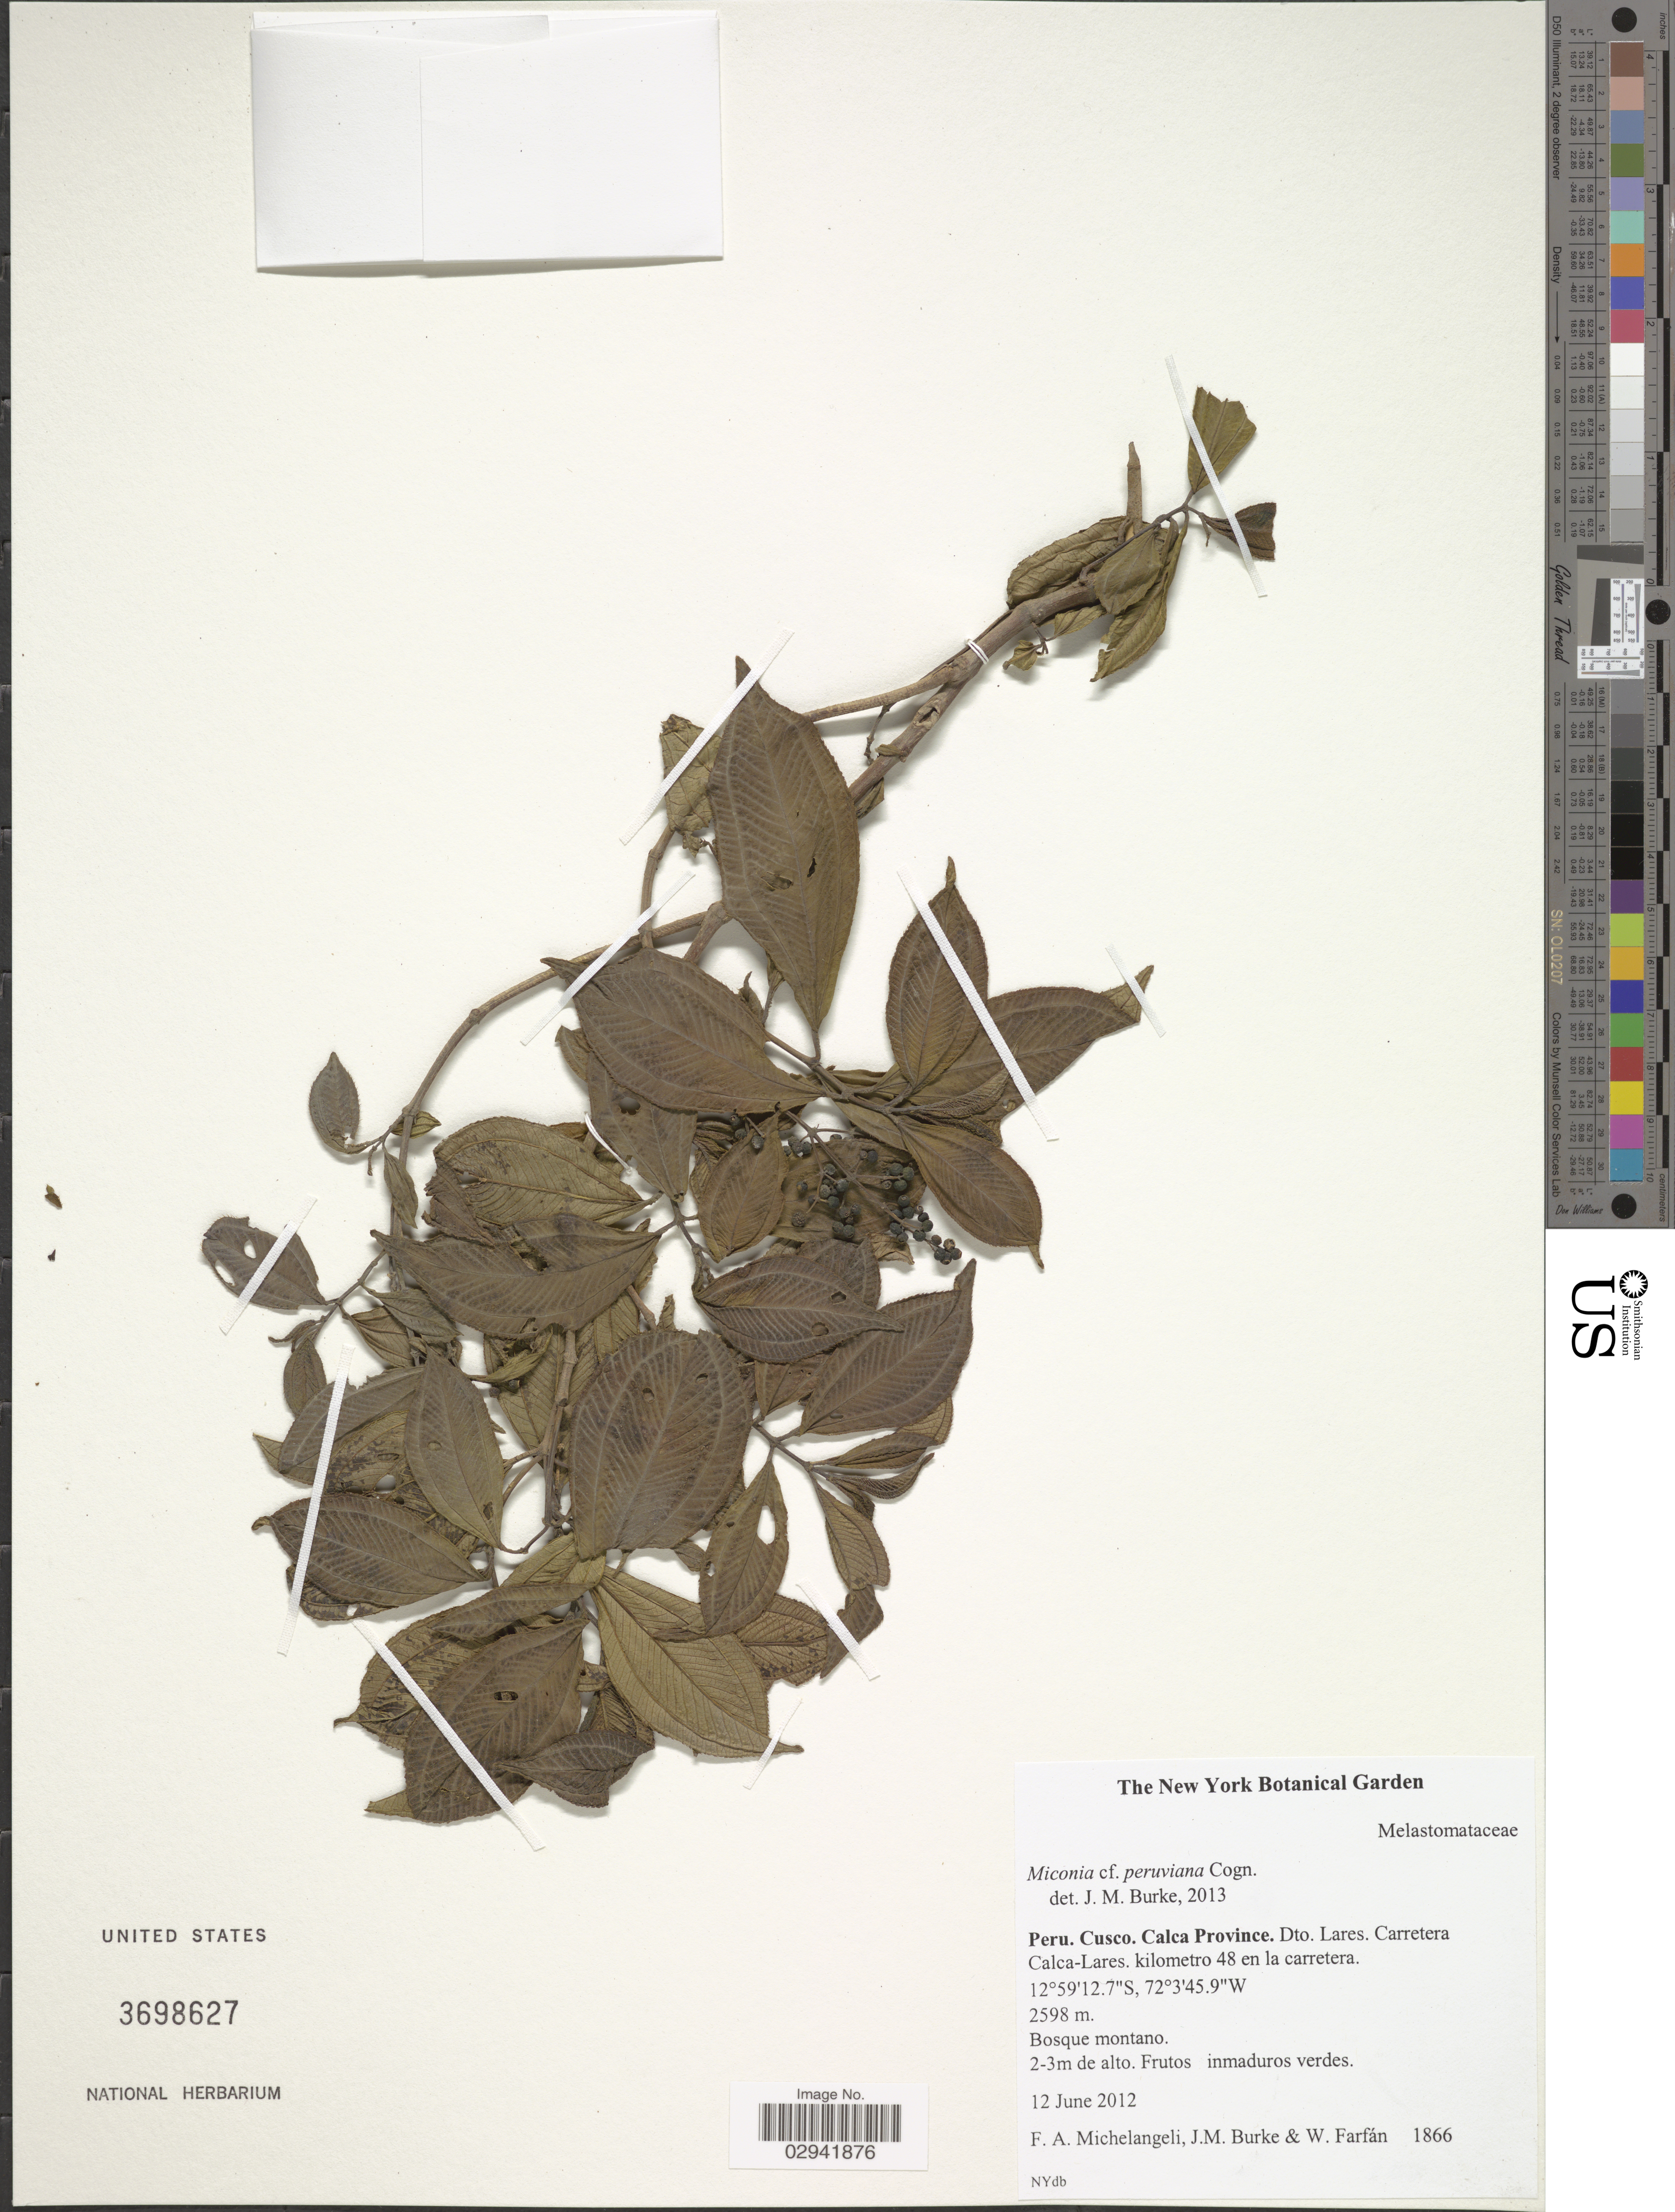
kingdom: Plantae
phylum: Tracheophyta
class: Magnoliopsida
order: Myrtales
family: Melastomataceae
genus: Miconia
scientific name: Miconia peruviana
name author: Cogn.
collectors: F. A. Michelangeli, Jac. M. Burke & W. Farfán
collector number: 1866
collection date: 2012-06-12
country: Peru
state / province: Cusco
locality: Calca Province. Dto. Lares. Carretera Calca-Lares. kilometro 48 en la carretera.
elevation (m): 2598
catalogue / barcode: US 3698627